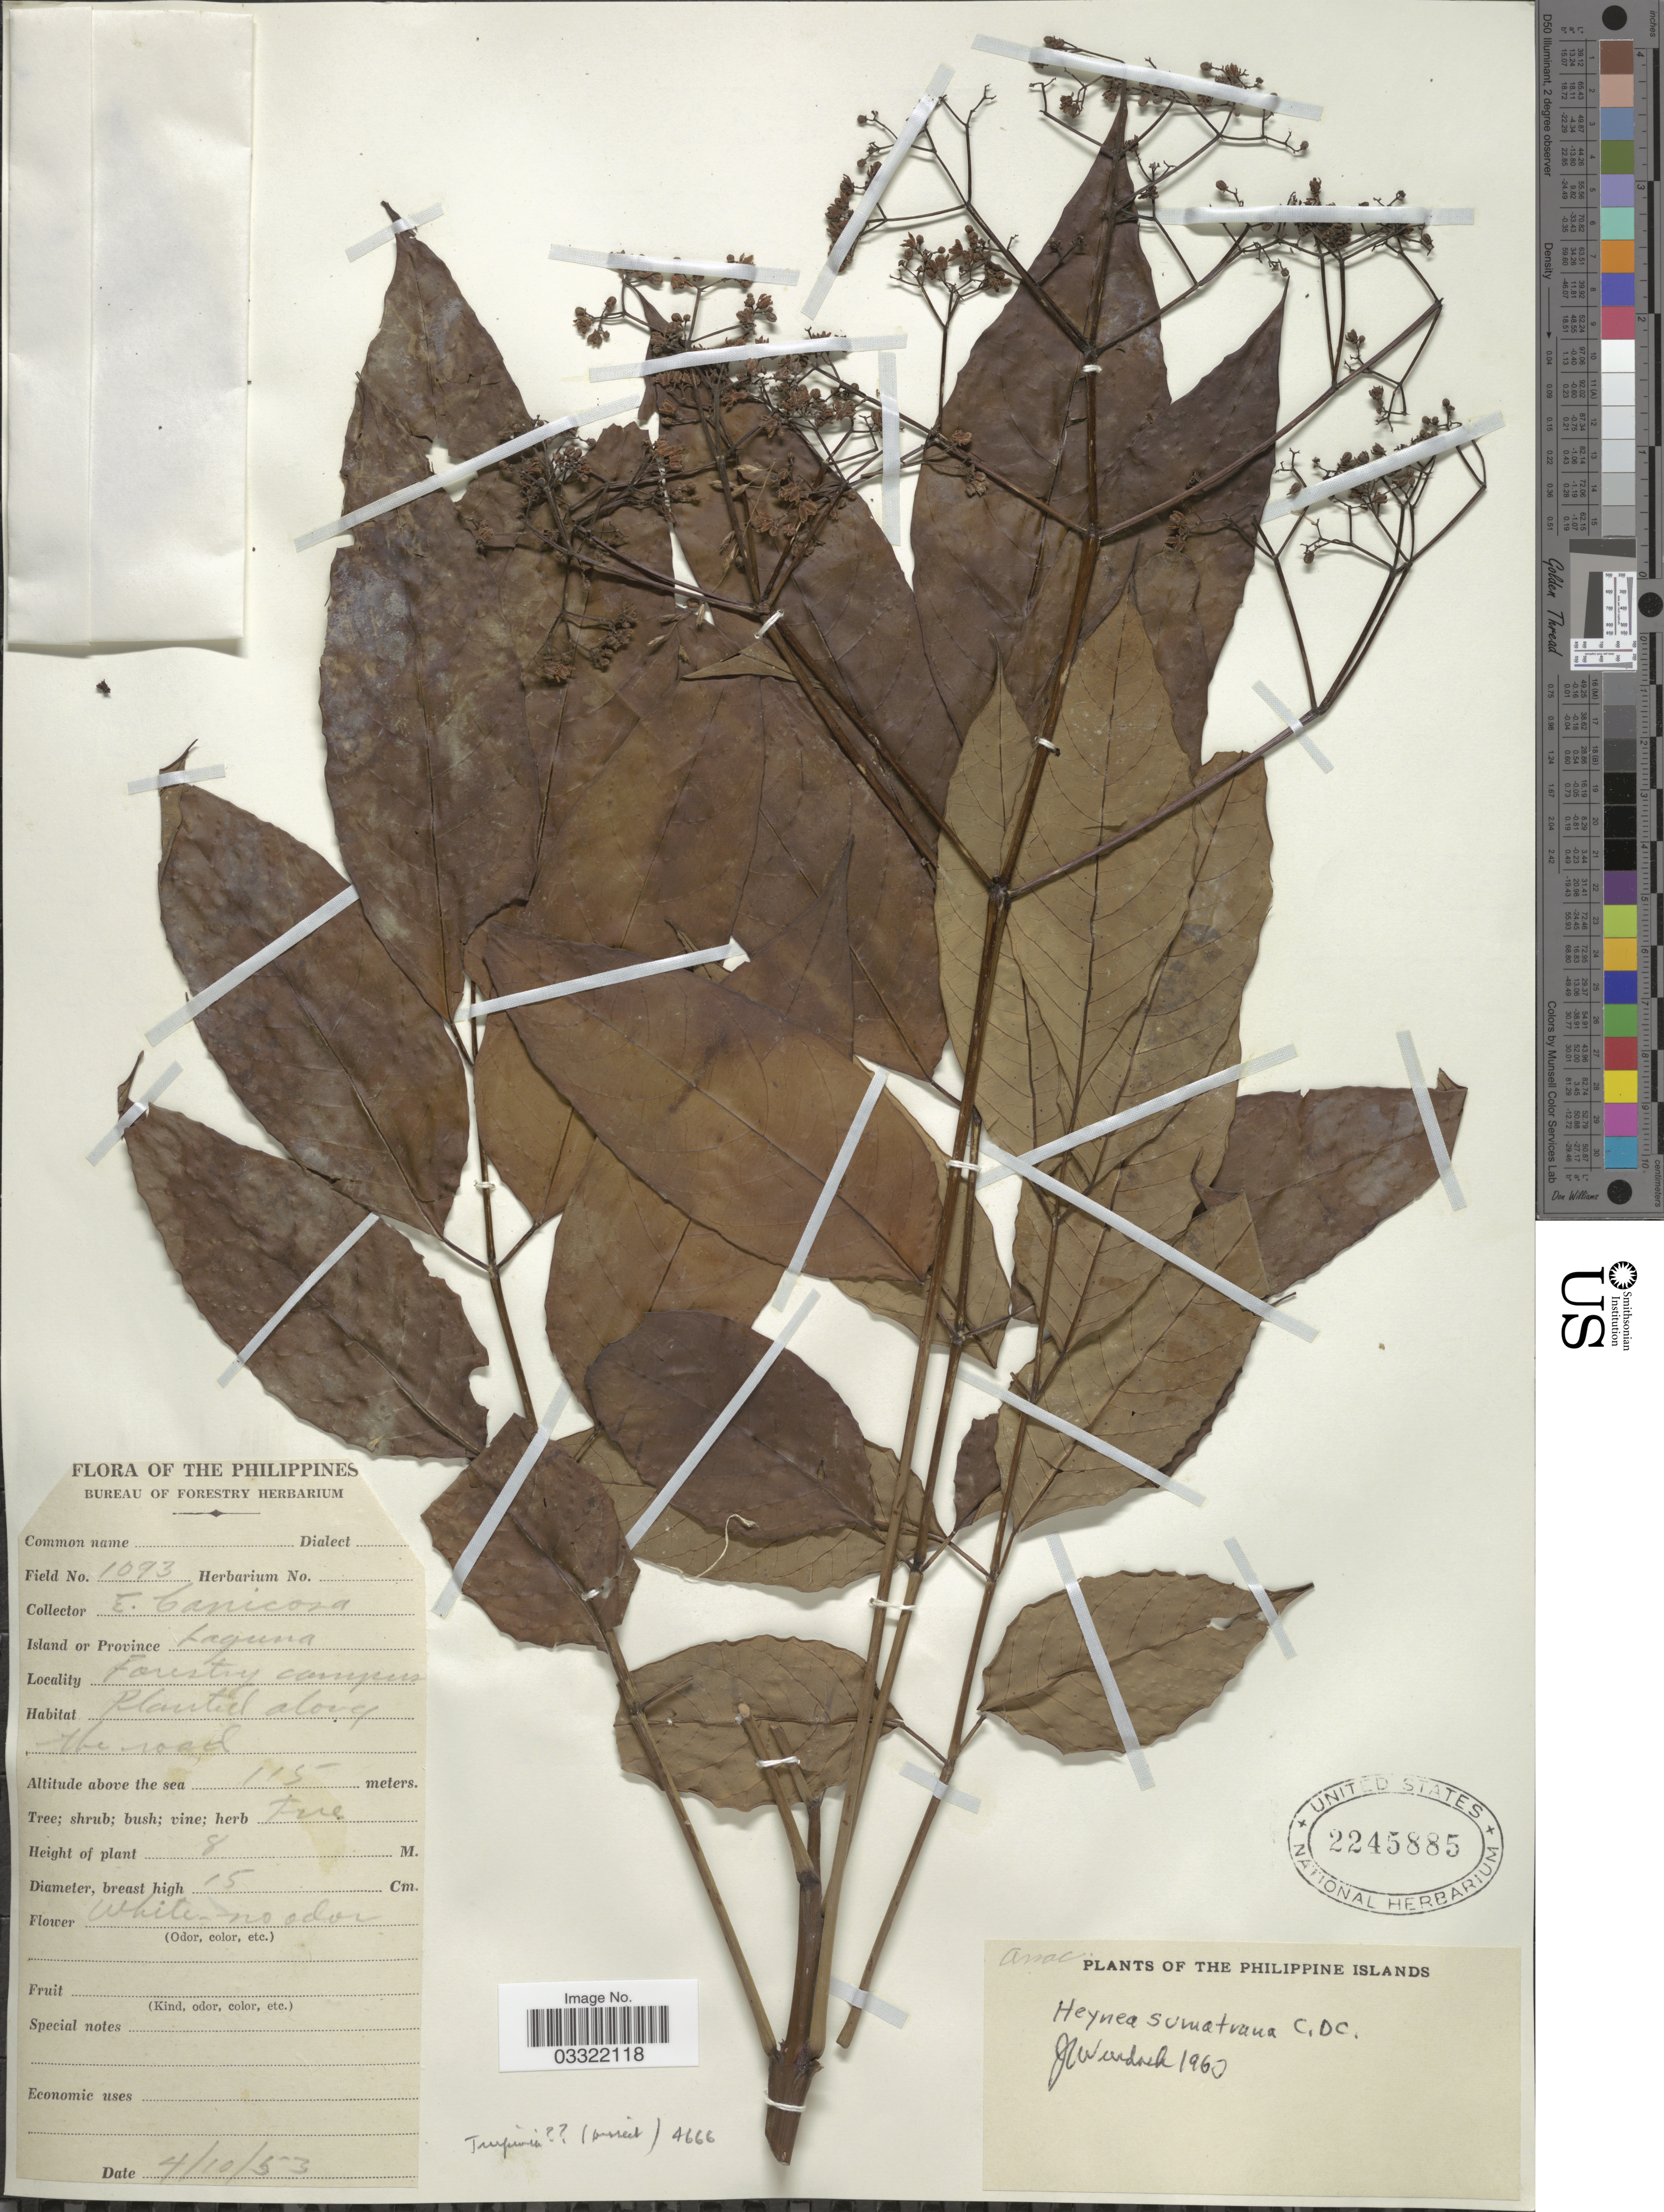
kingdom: Plantae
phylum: Tracheophyta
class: Magnoliopsida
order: Sapindales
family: Meliaceae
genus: Heynea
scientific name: Heynea sumatrana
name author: Mig.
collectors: E. Canicosa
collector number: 1093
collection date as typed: Transcribed d/m/y: 4/10/53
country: Philippines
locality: Island or Province Laguna. Forestry campus.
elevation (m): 115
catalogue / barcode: US 2245885